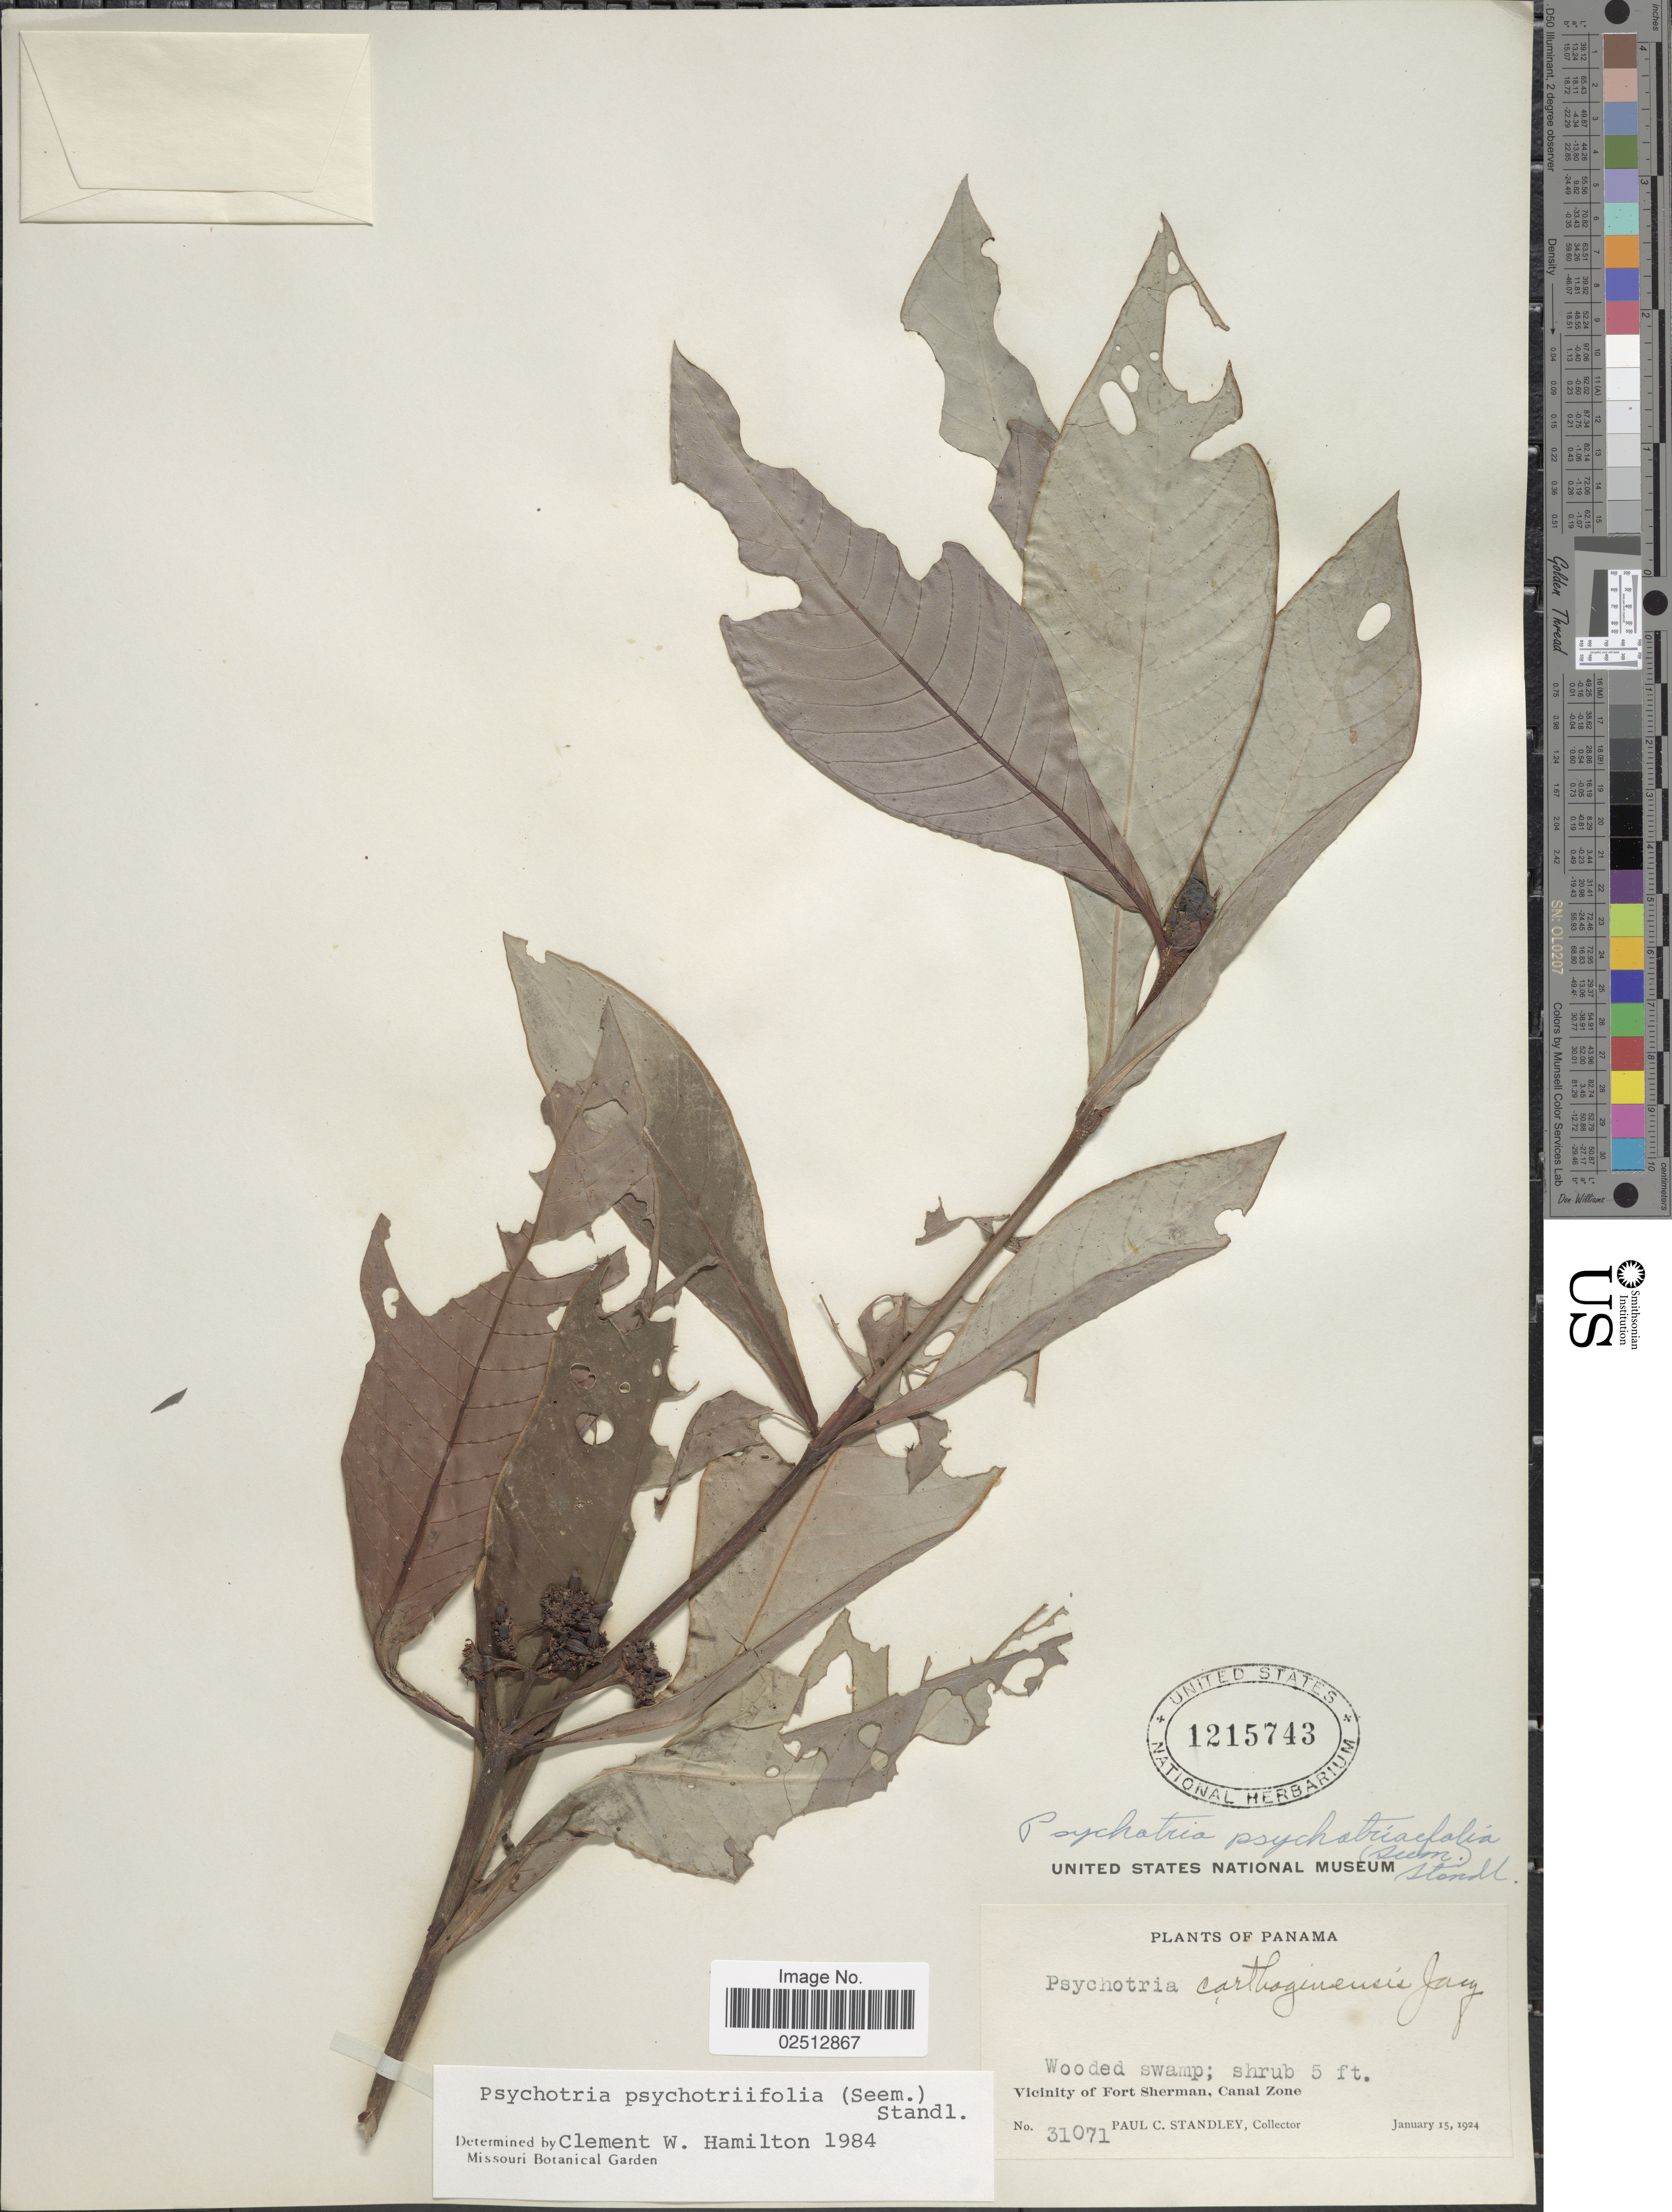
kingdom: Plantae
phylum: Tracheophyta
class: Magnoliopsida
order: Gentianales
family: Rubiaceae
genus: Psychotria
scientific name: Psychotria psychotriaefolia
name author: (Seem.) Standl.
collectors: P. C. Standley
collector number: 31071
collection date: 1924-01-15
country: Panama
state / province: Colón / Panamá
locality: Vicinity of Fort Sherman, Canal Zone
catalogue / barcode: US 1215743